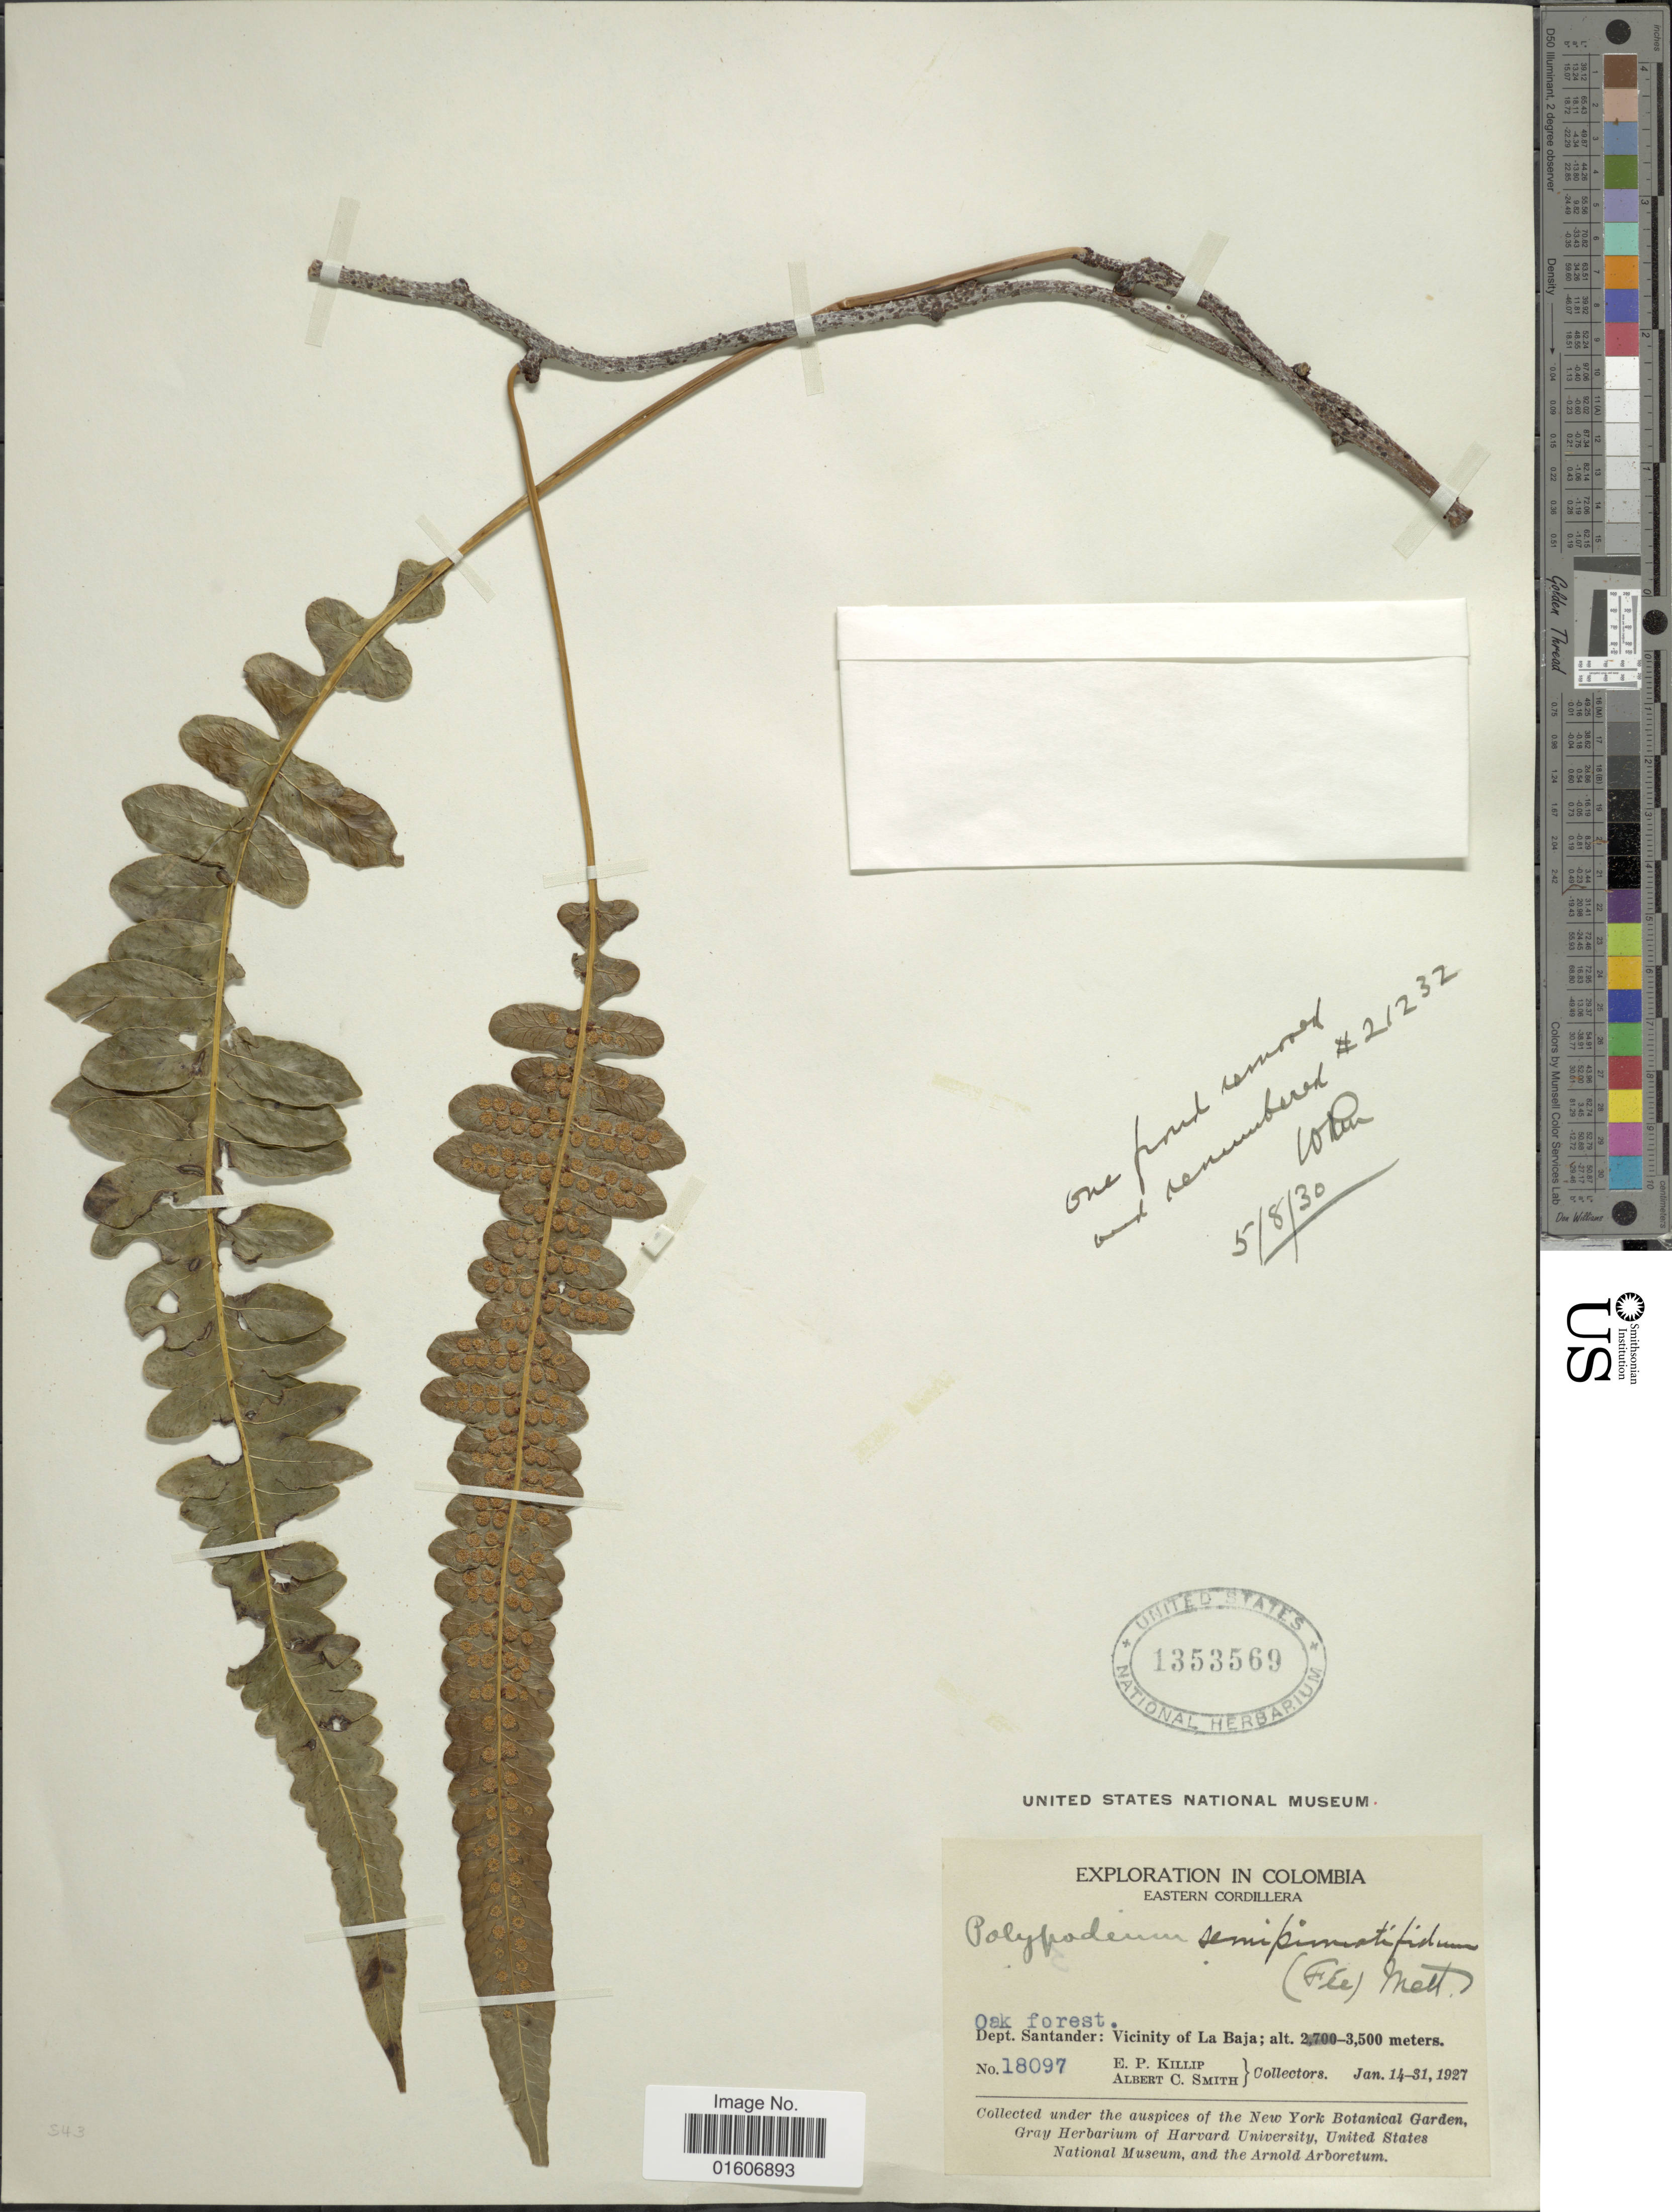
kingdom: Plantae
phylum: Tracheophyta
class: Polypodiopsida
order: Polypodiales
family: Polypodiaceae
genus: Serpocaulon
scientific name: Serpocaulon semipinnatifidum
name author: (Fée) A.R. Sm.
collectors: E. P. Killip & A. C. Smith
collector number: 18097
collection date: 1927-01-14/1927-01-31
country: Colombia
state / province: Santander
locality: Eastern Cordillera, Dept.Santander: Vicinity of La Baja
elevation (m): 2700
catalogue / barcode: US 1353569